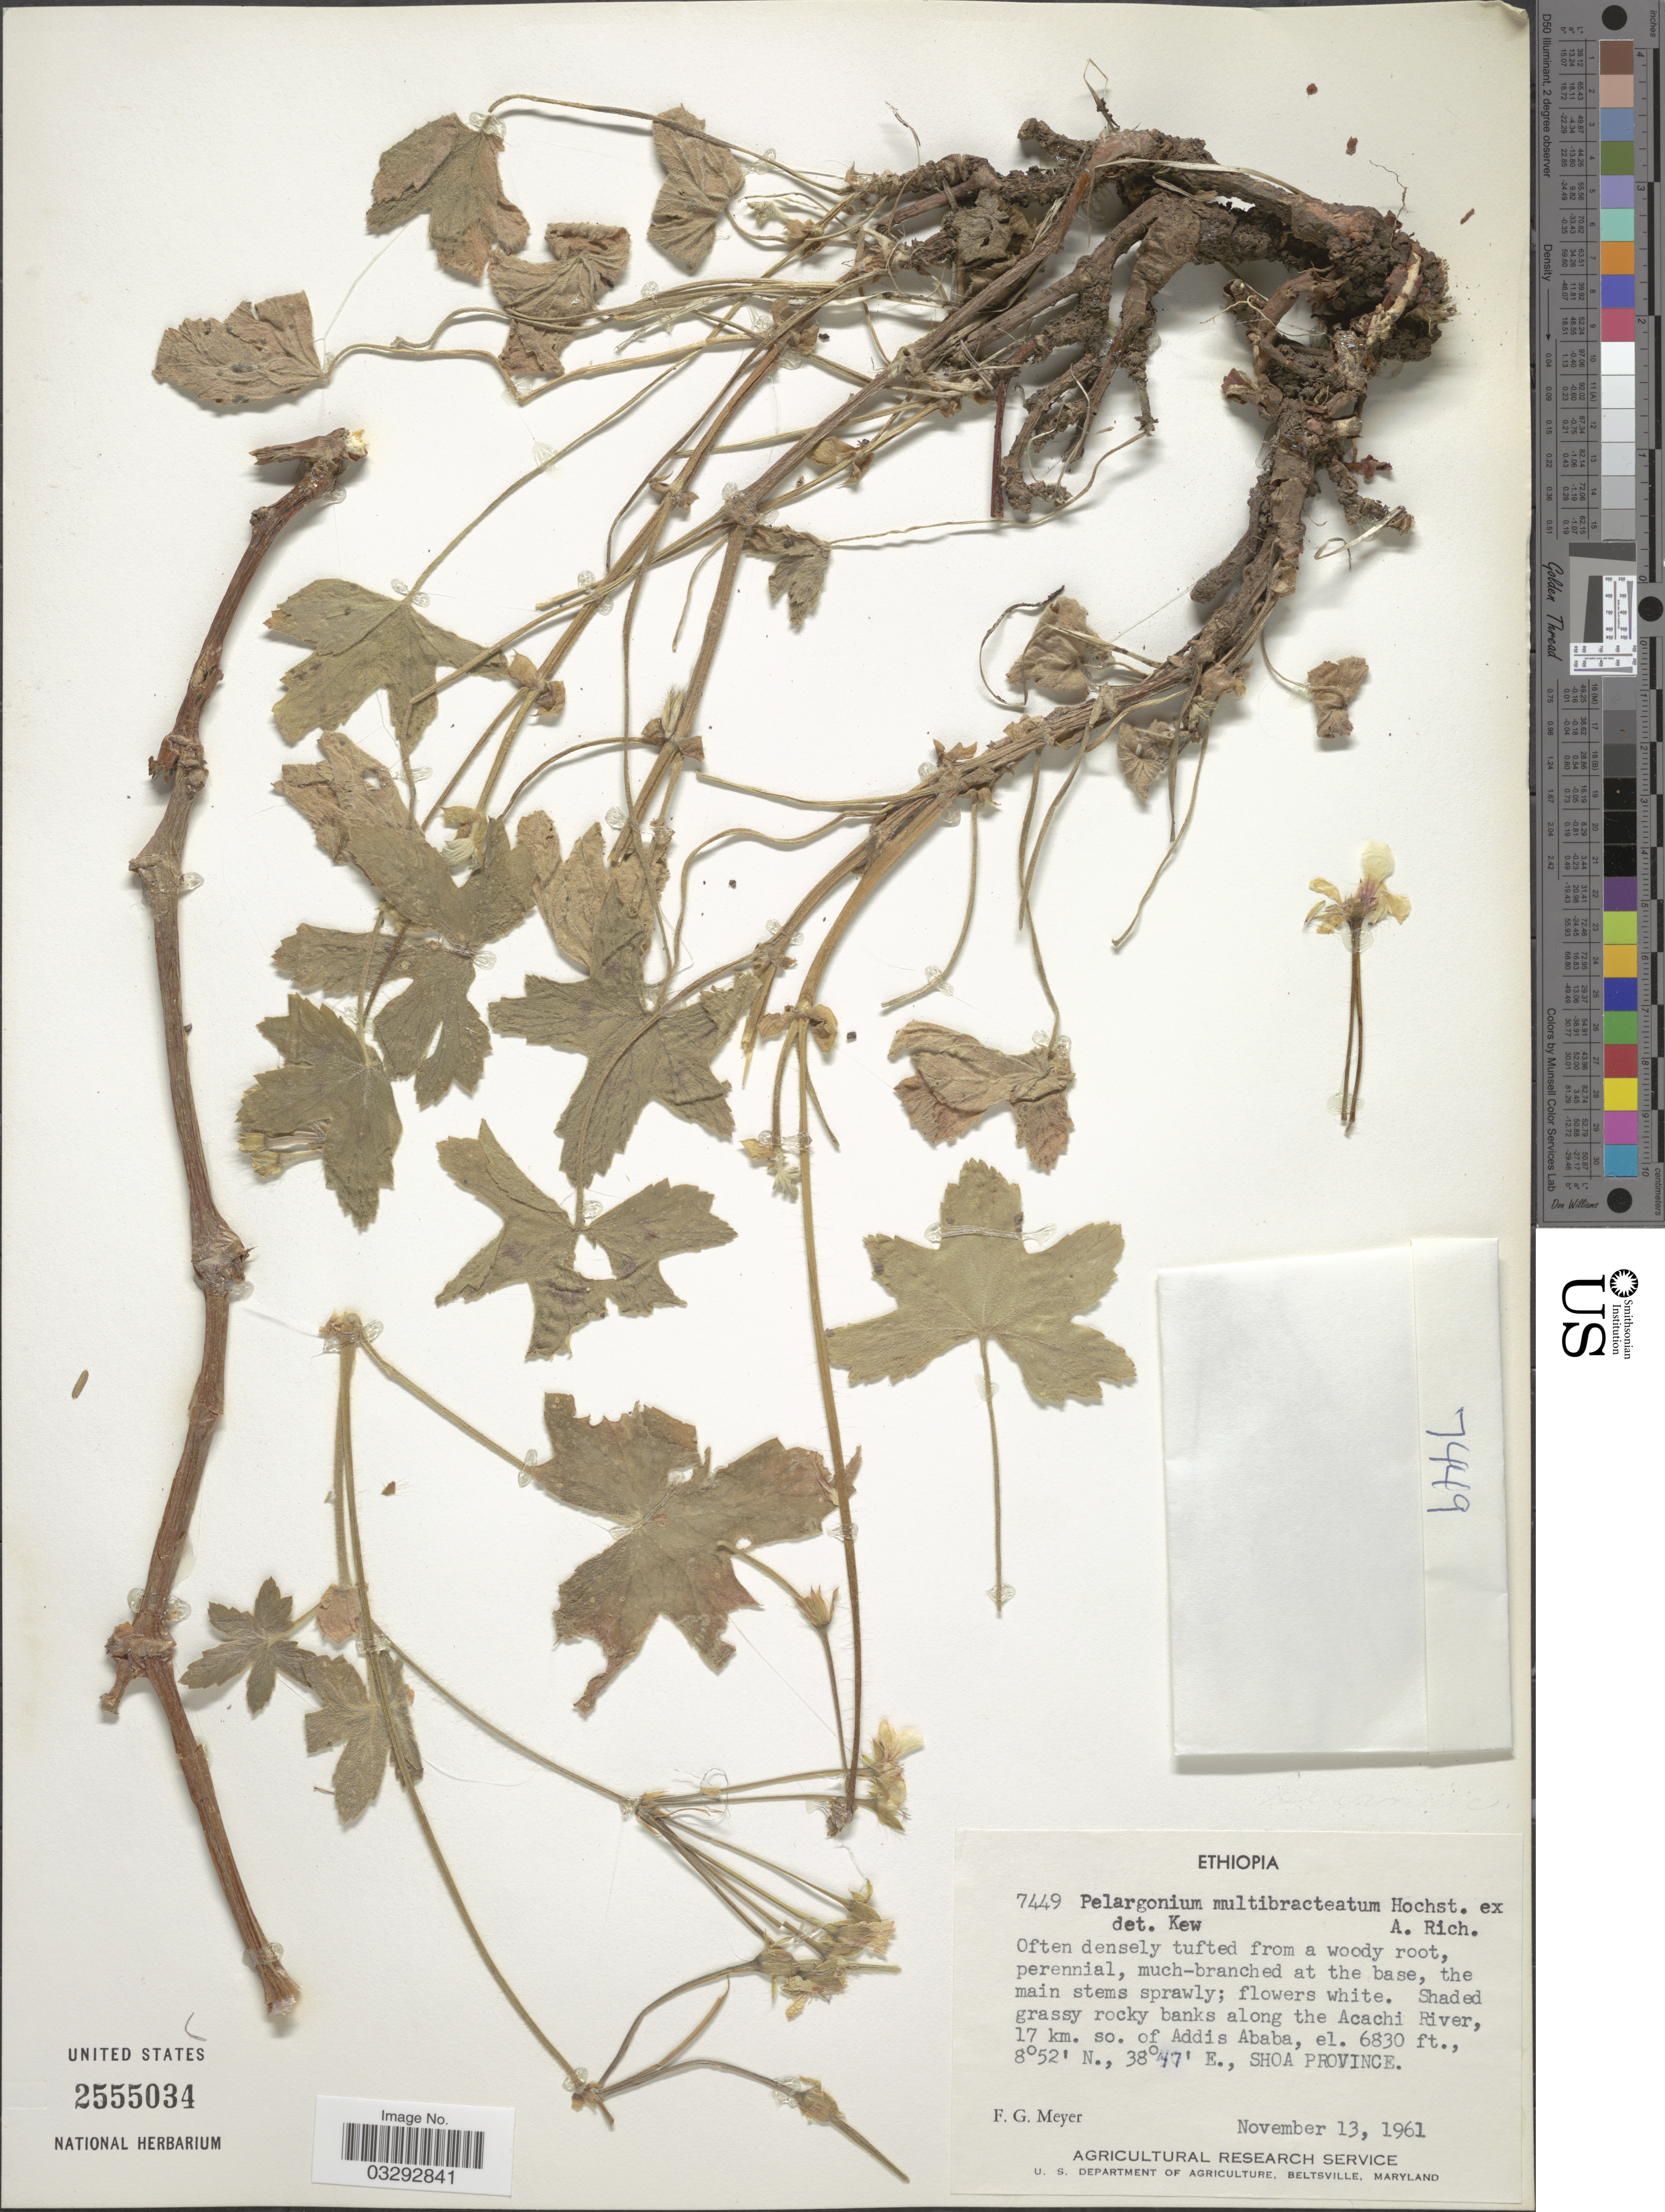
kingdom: Plantae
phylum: Tracheophyta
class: Magnoliopsida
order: Geraniales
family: Geraniaceae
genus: Pelargonium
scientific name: Pelargonium multibracteatum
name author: Hochst. ex A. Rich.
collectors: F. G. Meyer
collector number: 7449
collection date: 1961-11-13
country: Ethiopia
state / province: Addis Ababa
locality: Shaded grassy rocky banks along the Acachi River, 17 km. so. of Addis Ababa, Shoa Province.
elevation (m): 2082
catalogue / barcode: US 2555034